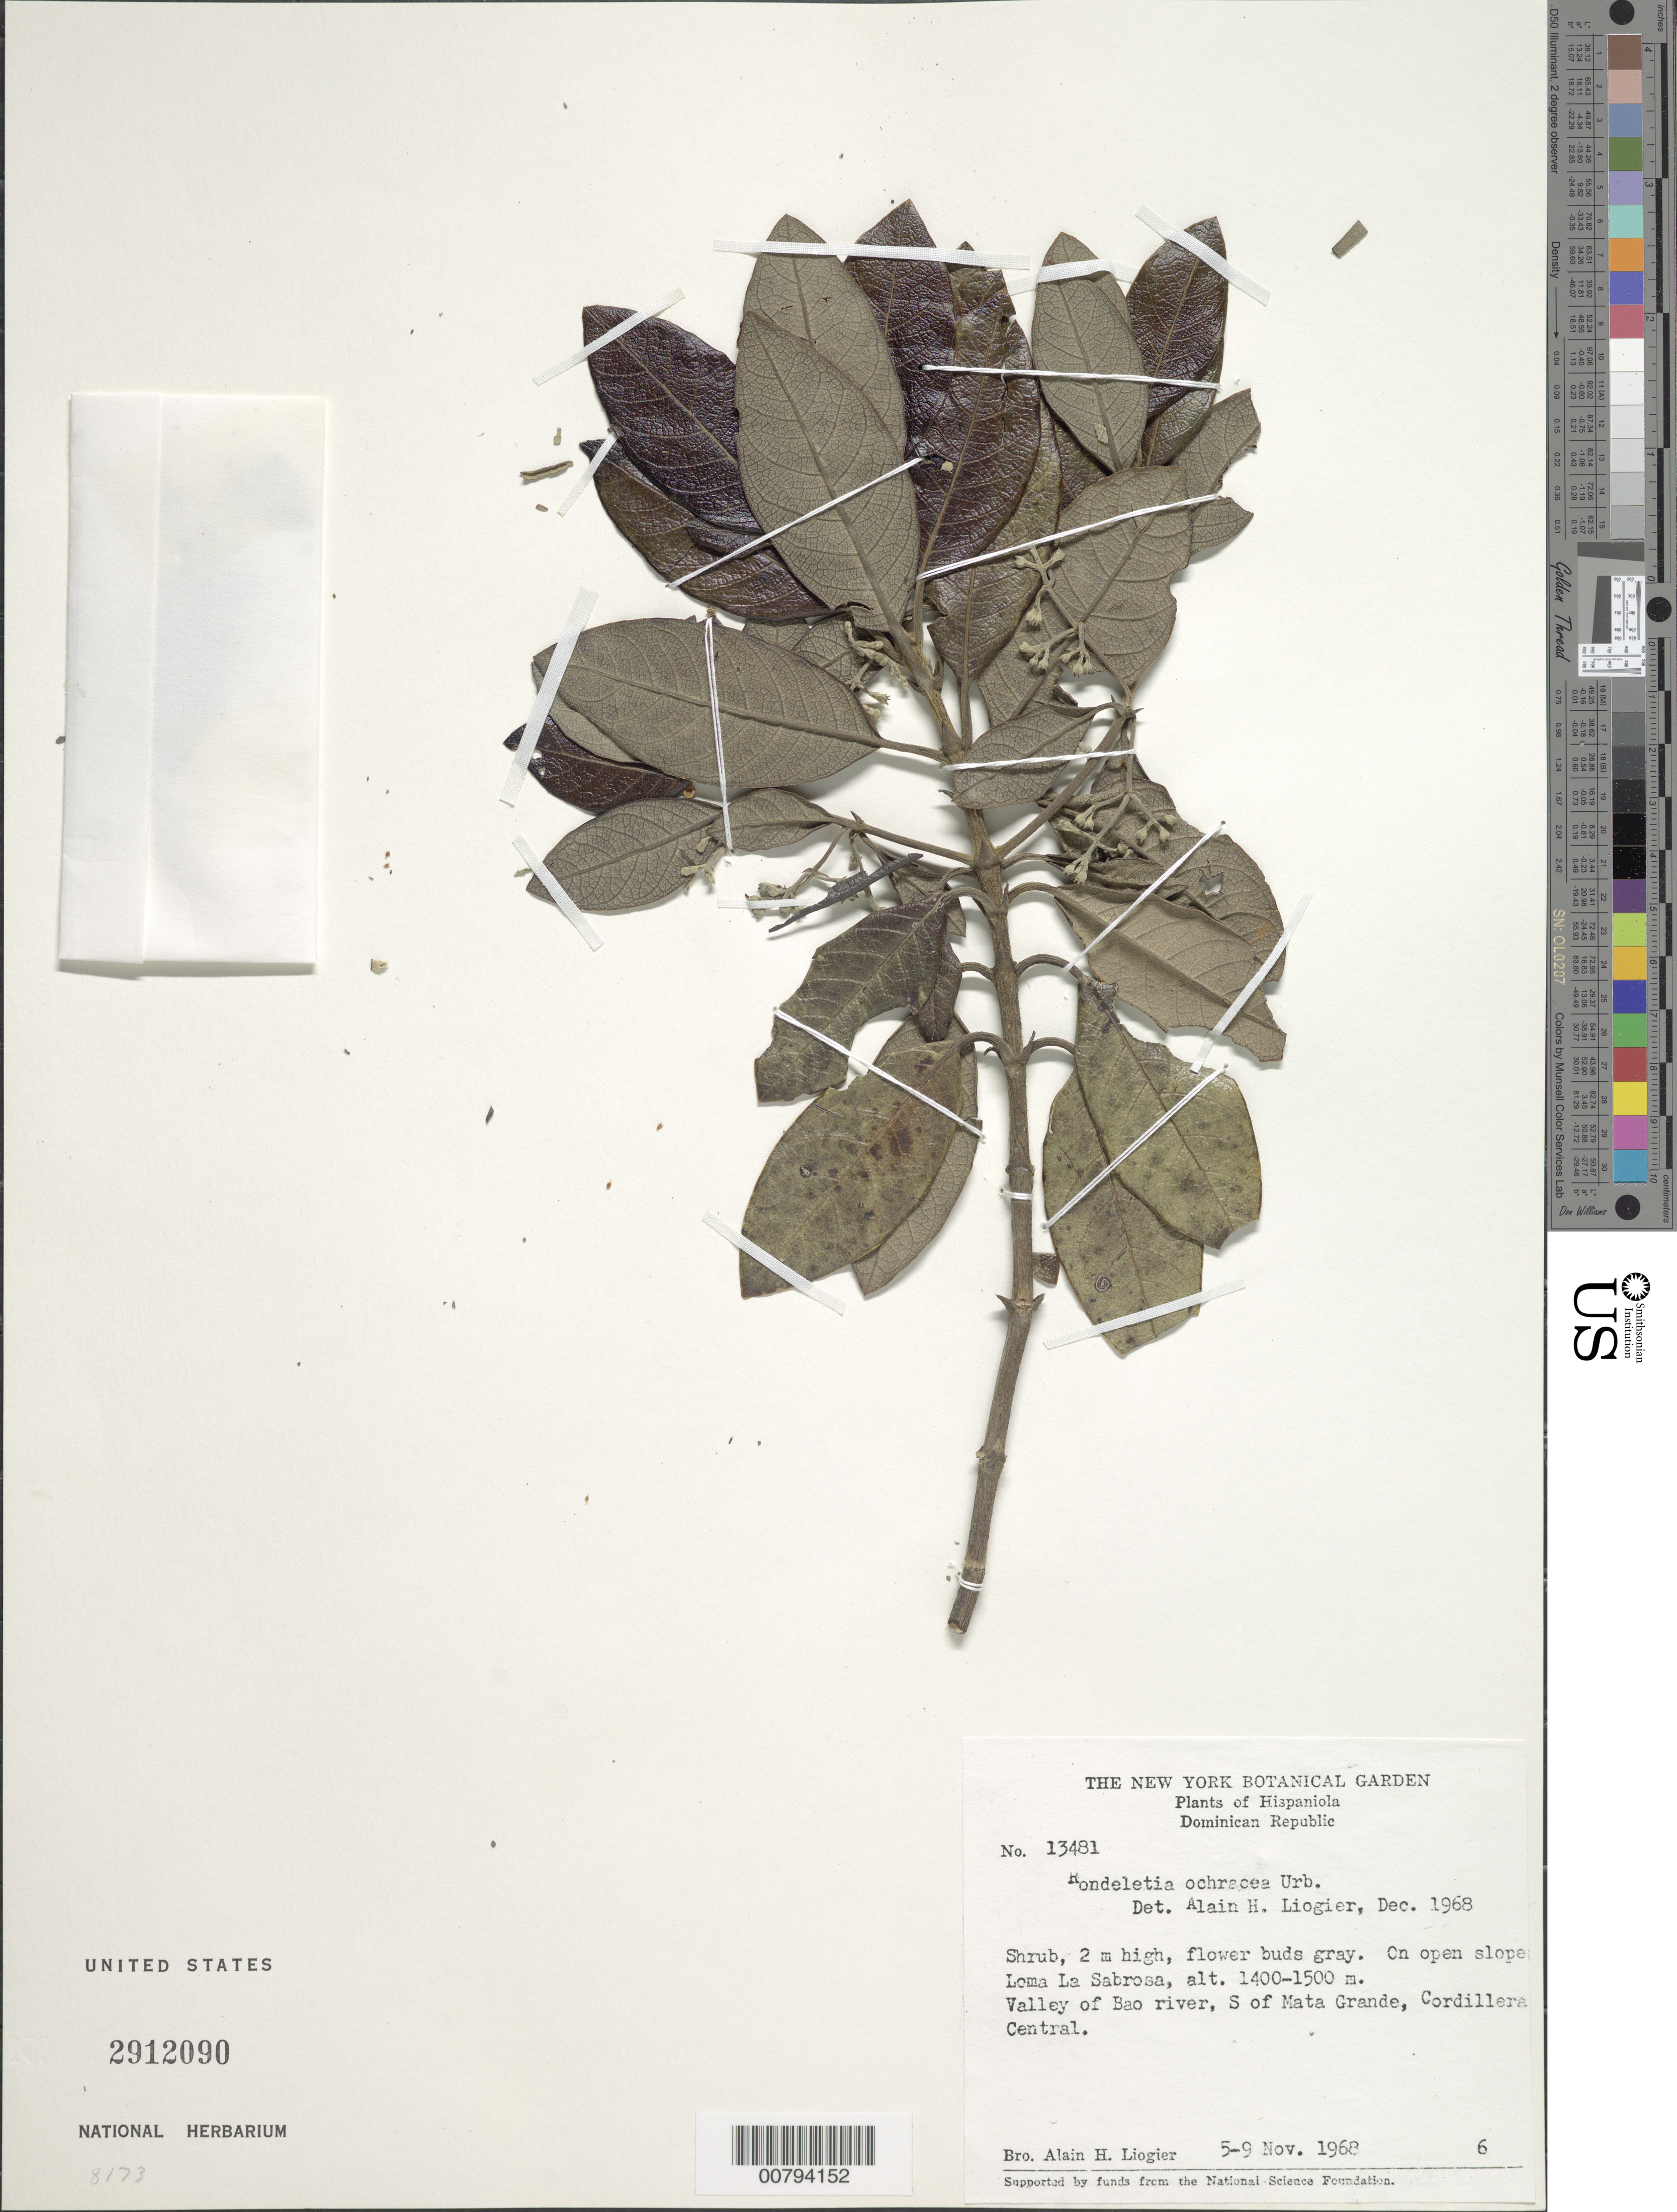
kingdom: Plantae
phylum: Tracheophyta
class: Magnoliopsida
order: Gentianales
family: Rubiaceae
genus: Rondeletia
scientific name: Rondeletia ochracea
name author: Urb.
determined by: Liogier, Alain H.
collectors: A. H. Liogier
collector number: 13481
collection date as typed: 05 Nov 1968 to 09 Nov 1968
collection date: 1968-11-05/1968-11-09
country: Dominican Republic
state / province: La Vega (?)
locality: Cordillera Central. Valley of Bao River, S. of Mata Grande. Loma La Sabrosa.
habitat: Open slope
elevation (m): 1400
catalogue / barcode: US 2912090